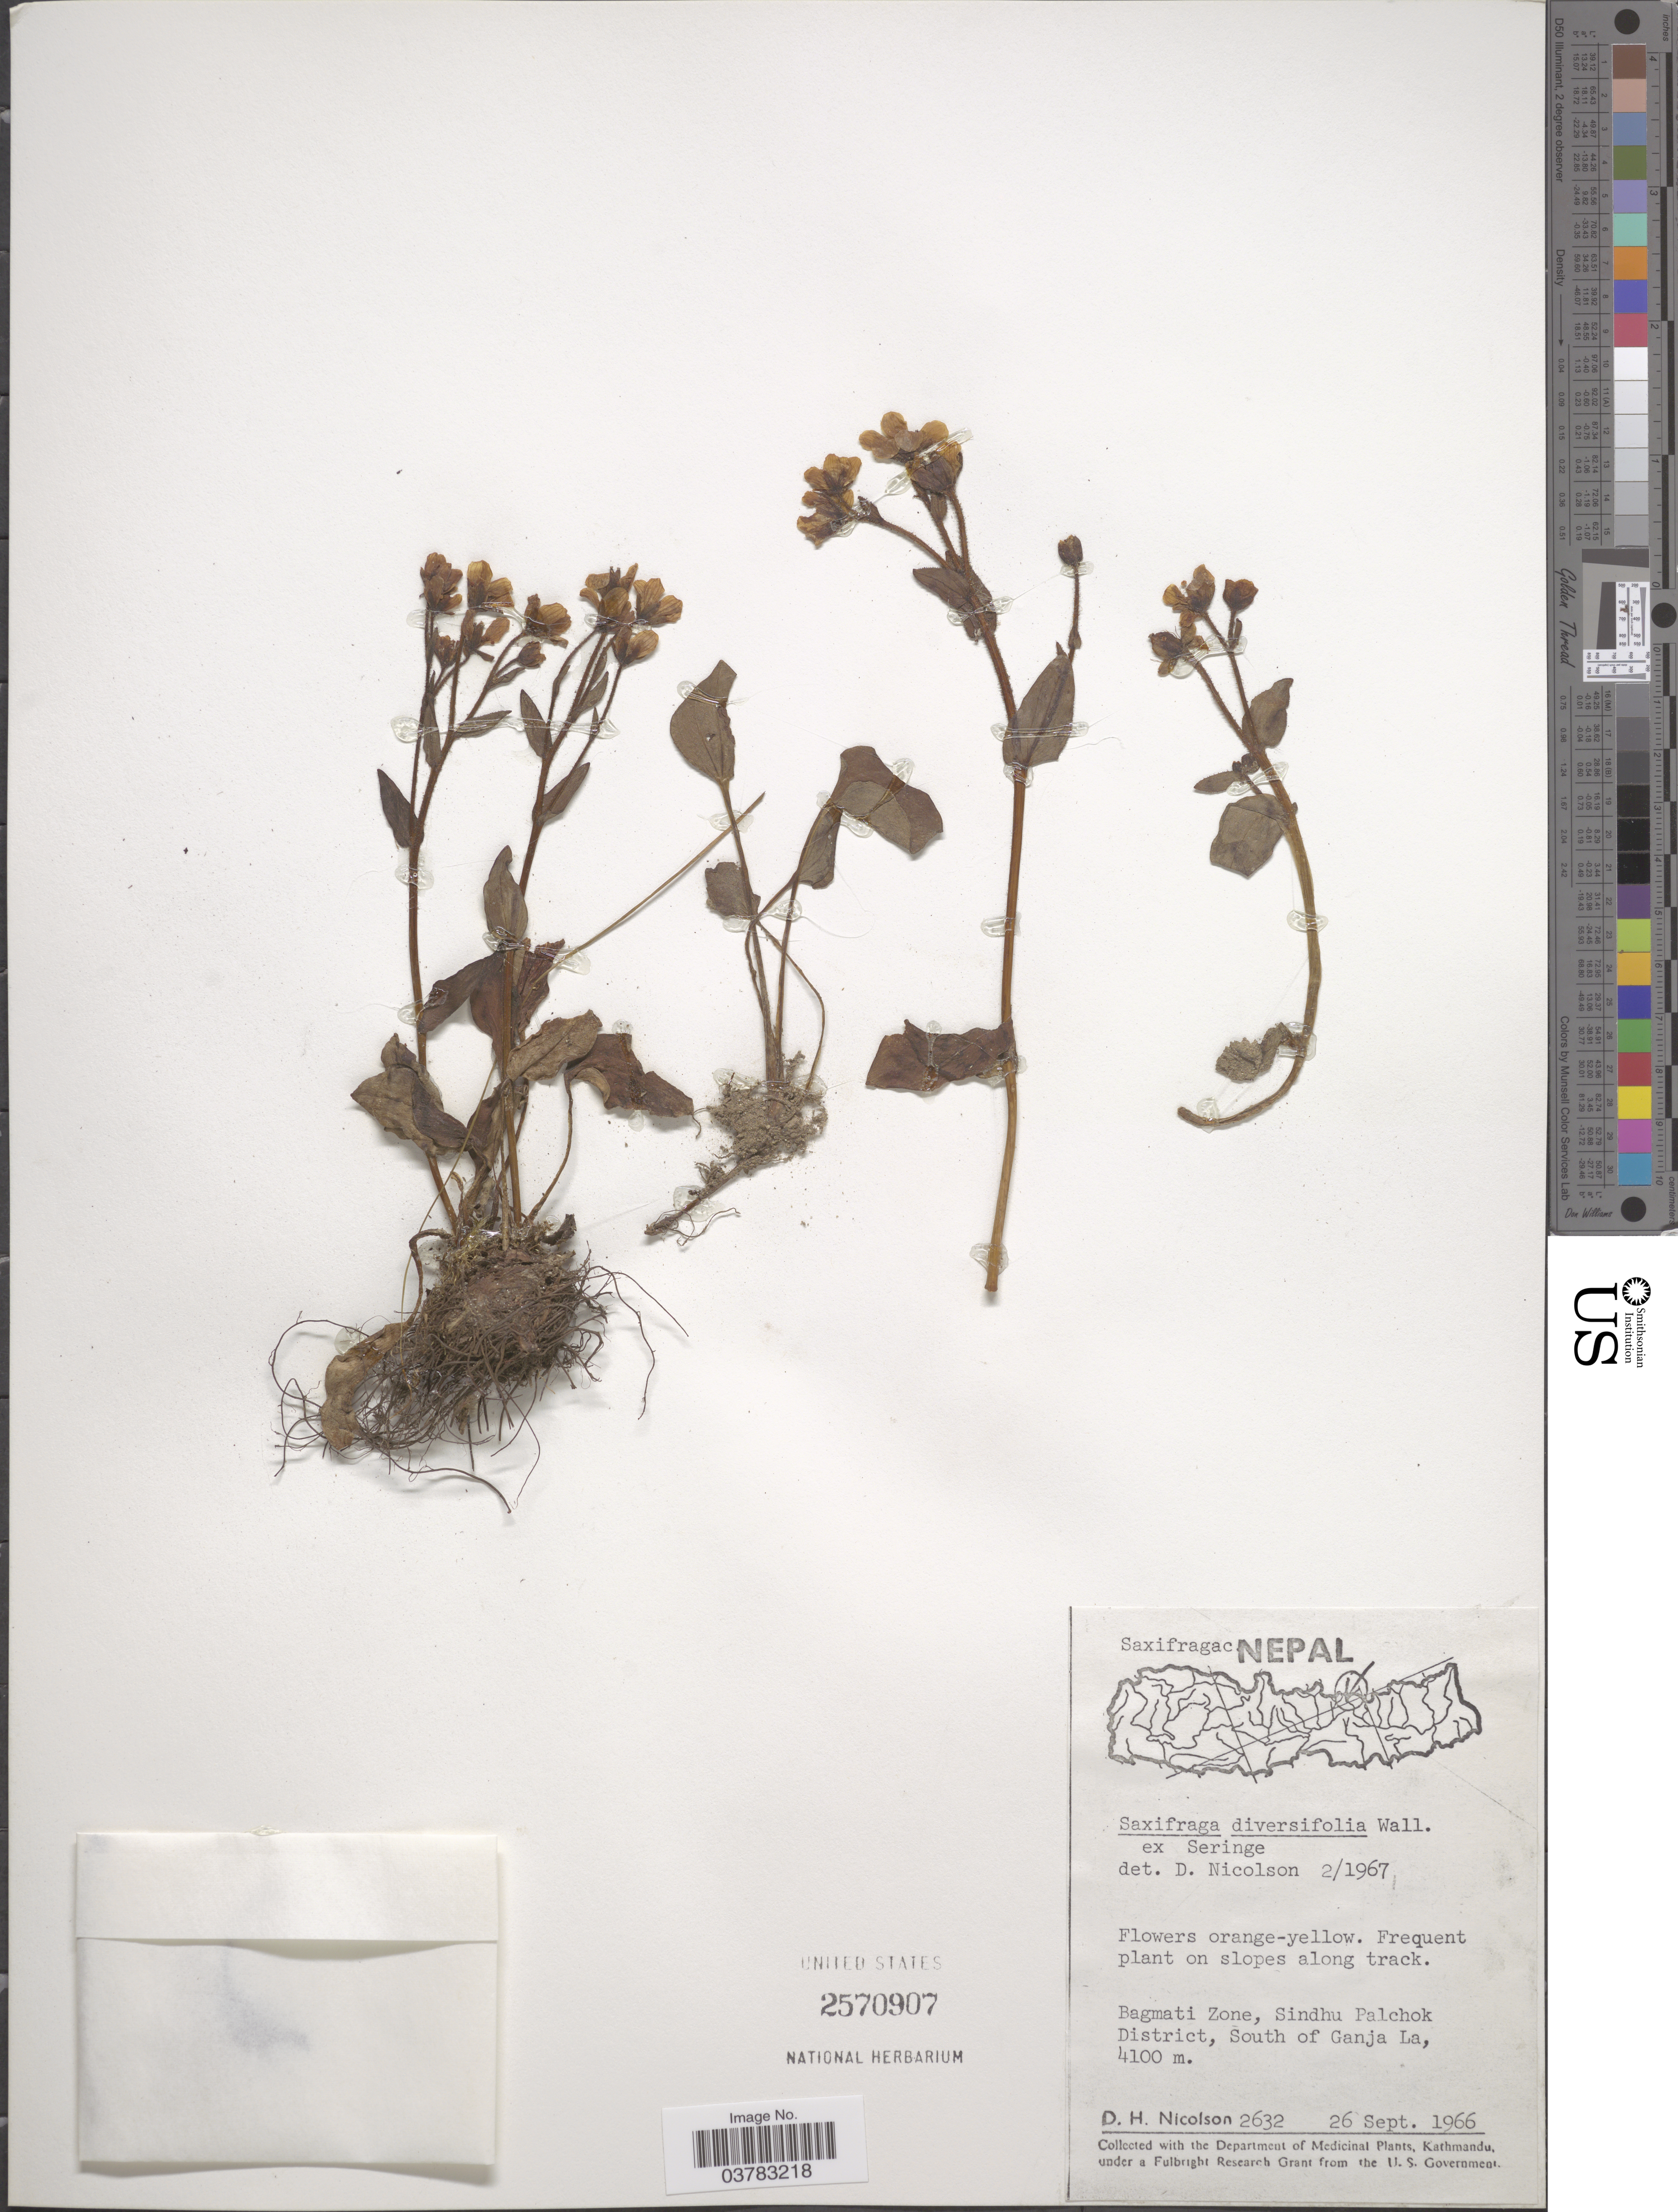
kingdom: Plantae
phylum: Tracheophyta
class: Magnoliopsida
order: Saxifragales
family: Saxifragaceae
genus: Saxifraga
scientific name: Saxifraga diversifolia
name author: Wall.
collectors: D. H. Nicolson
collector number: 2632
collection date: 1966-09-26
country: Nepal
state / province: Bagmati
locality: Bagmati Zone, Sindhu Palchok District, South of Ganja La.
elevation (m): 4100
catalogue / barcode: US 2570907